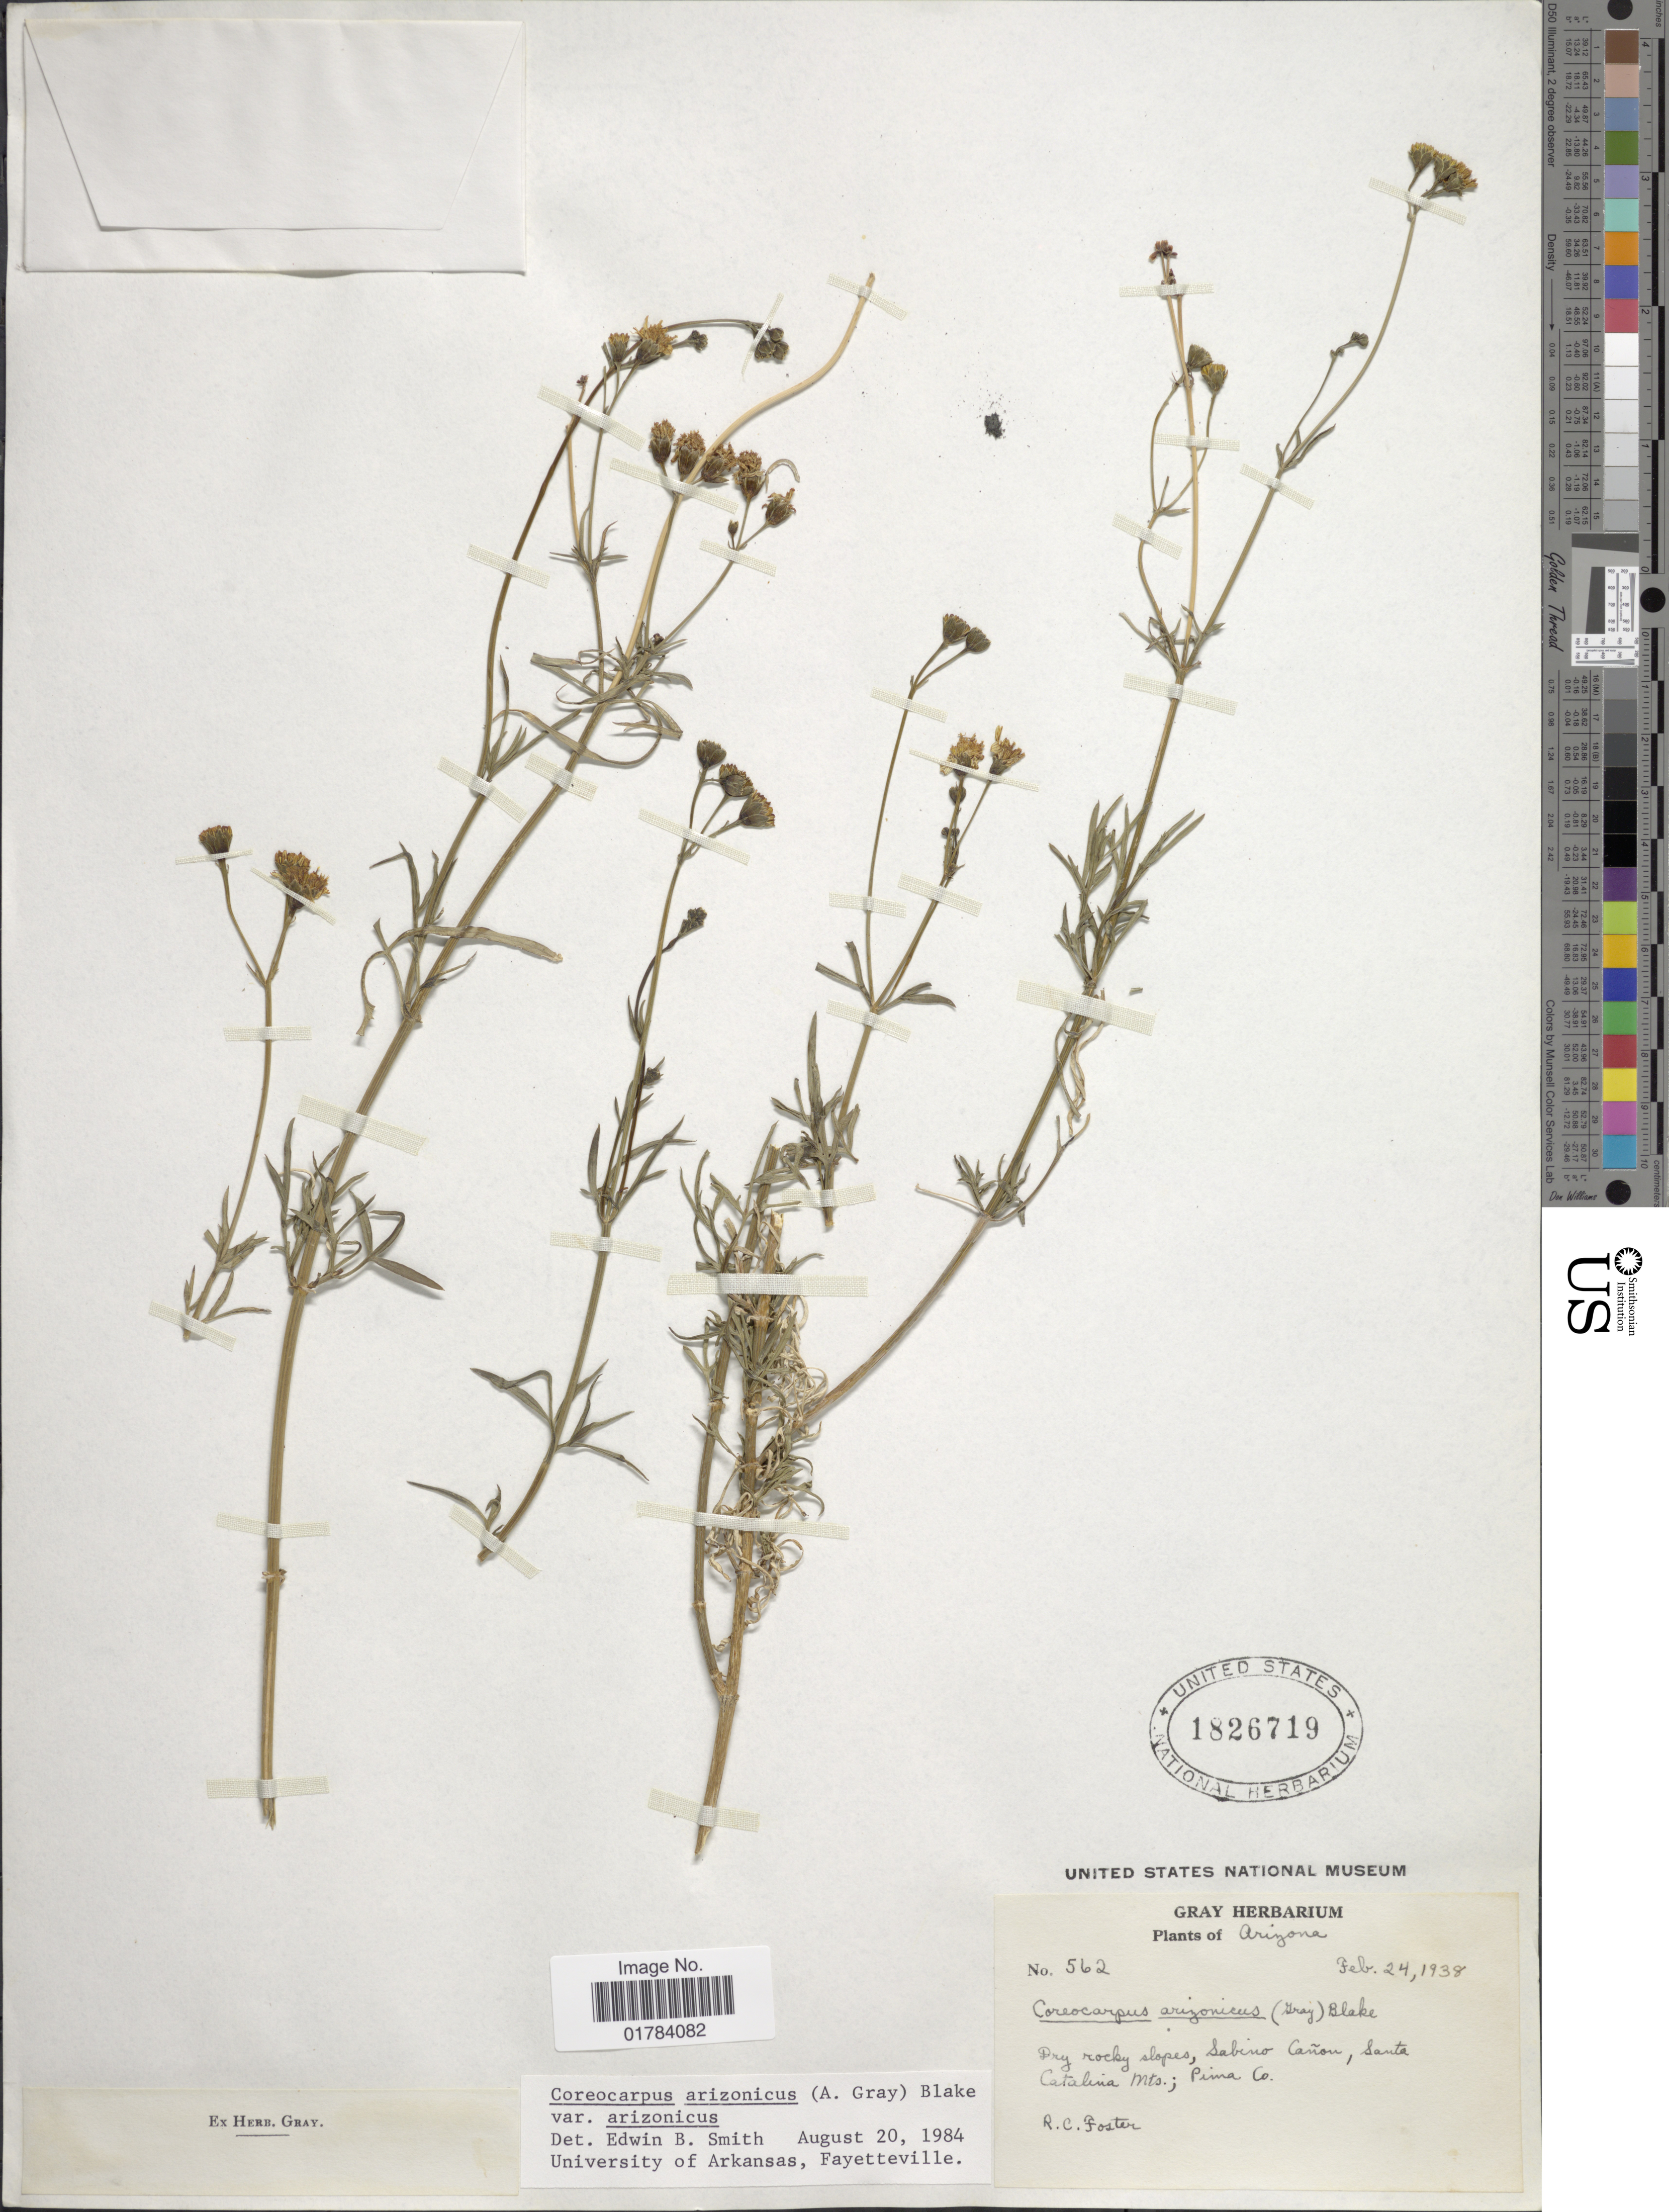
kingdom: Plantae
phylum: Tracheophyta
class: Magnoliopsida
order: Asterales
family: Asteraceae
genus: Coreocarpus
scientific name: Coreocarpus arizonicus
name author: (A. Gray) S.F. Blake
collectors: R. C. Foster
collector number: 562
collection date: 1938-02-24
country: United States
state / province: Arizona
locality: Dry rocky slope, Sabino Canon, Santa Catalina Mts., Pima Co.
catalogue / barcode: US 1826719